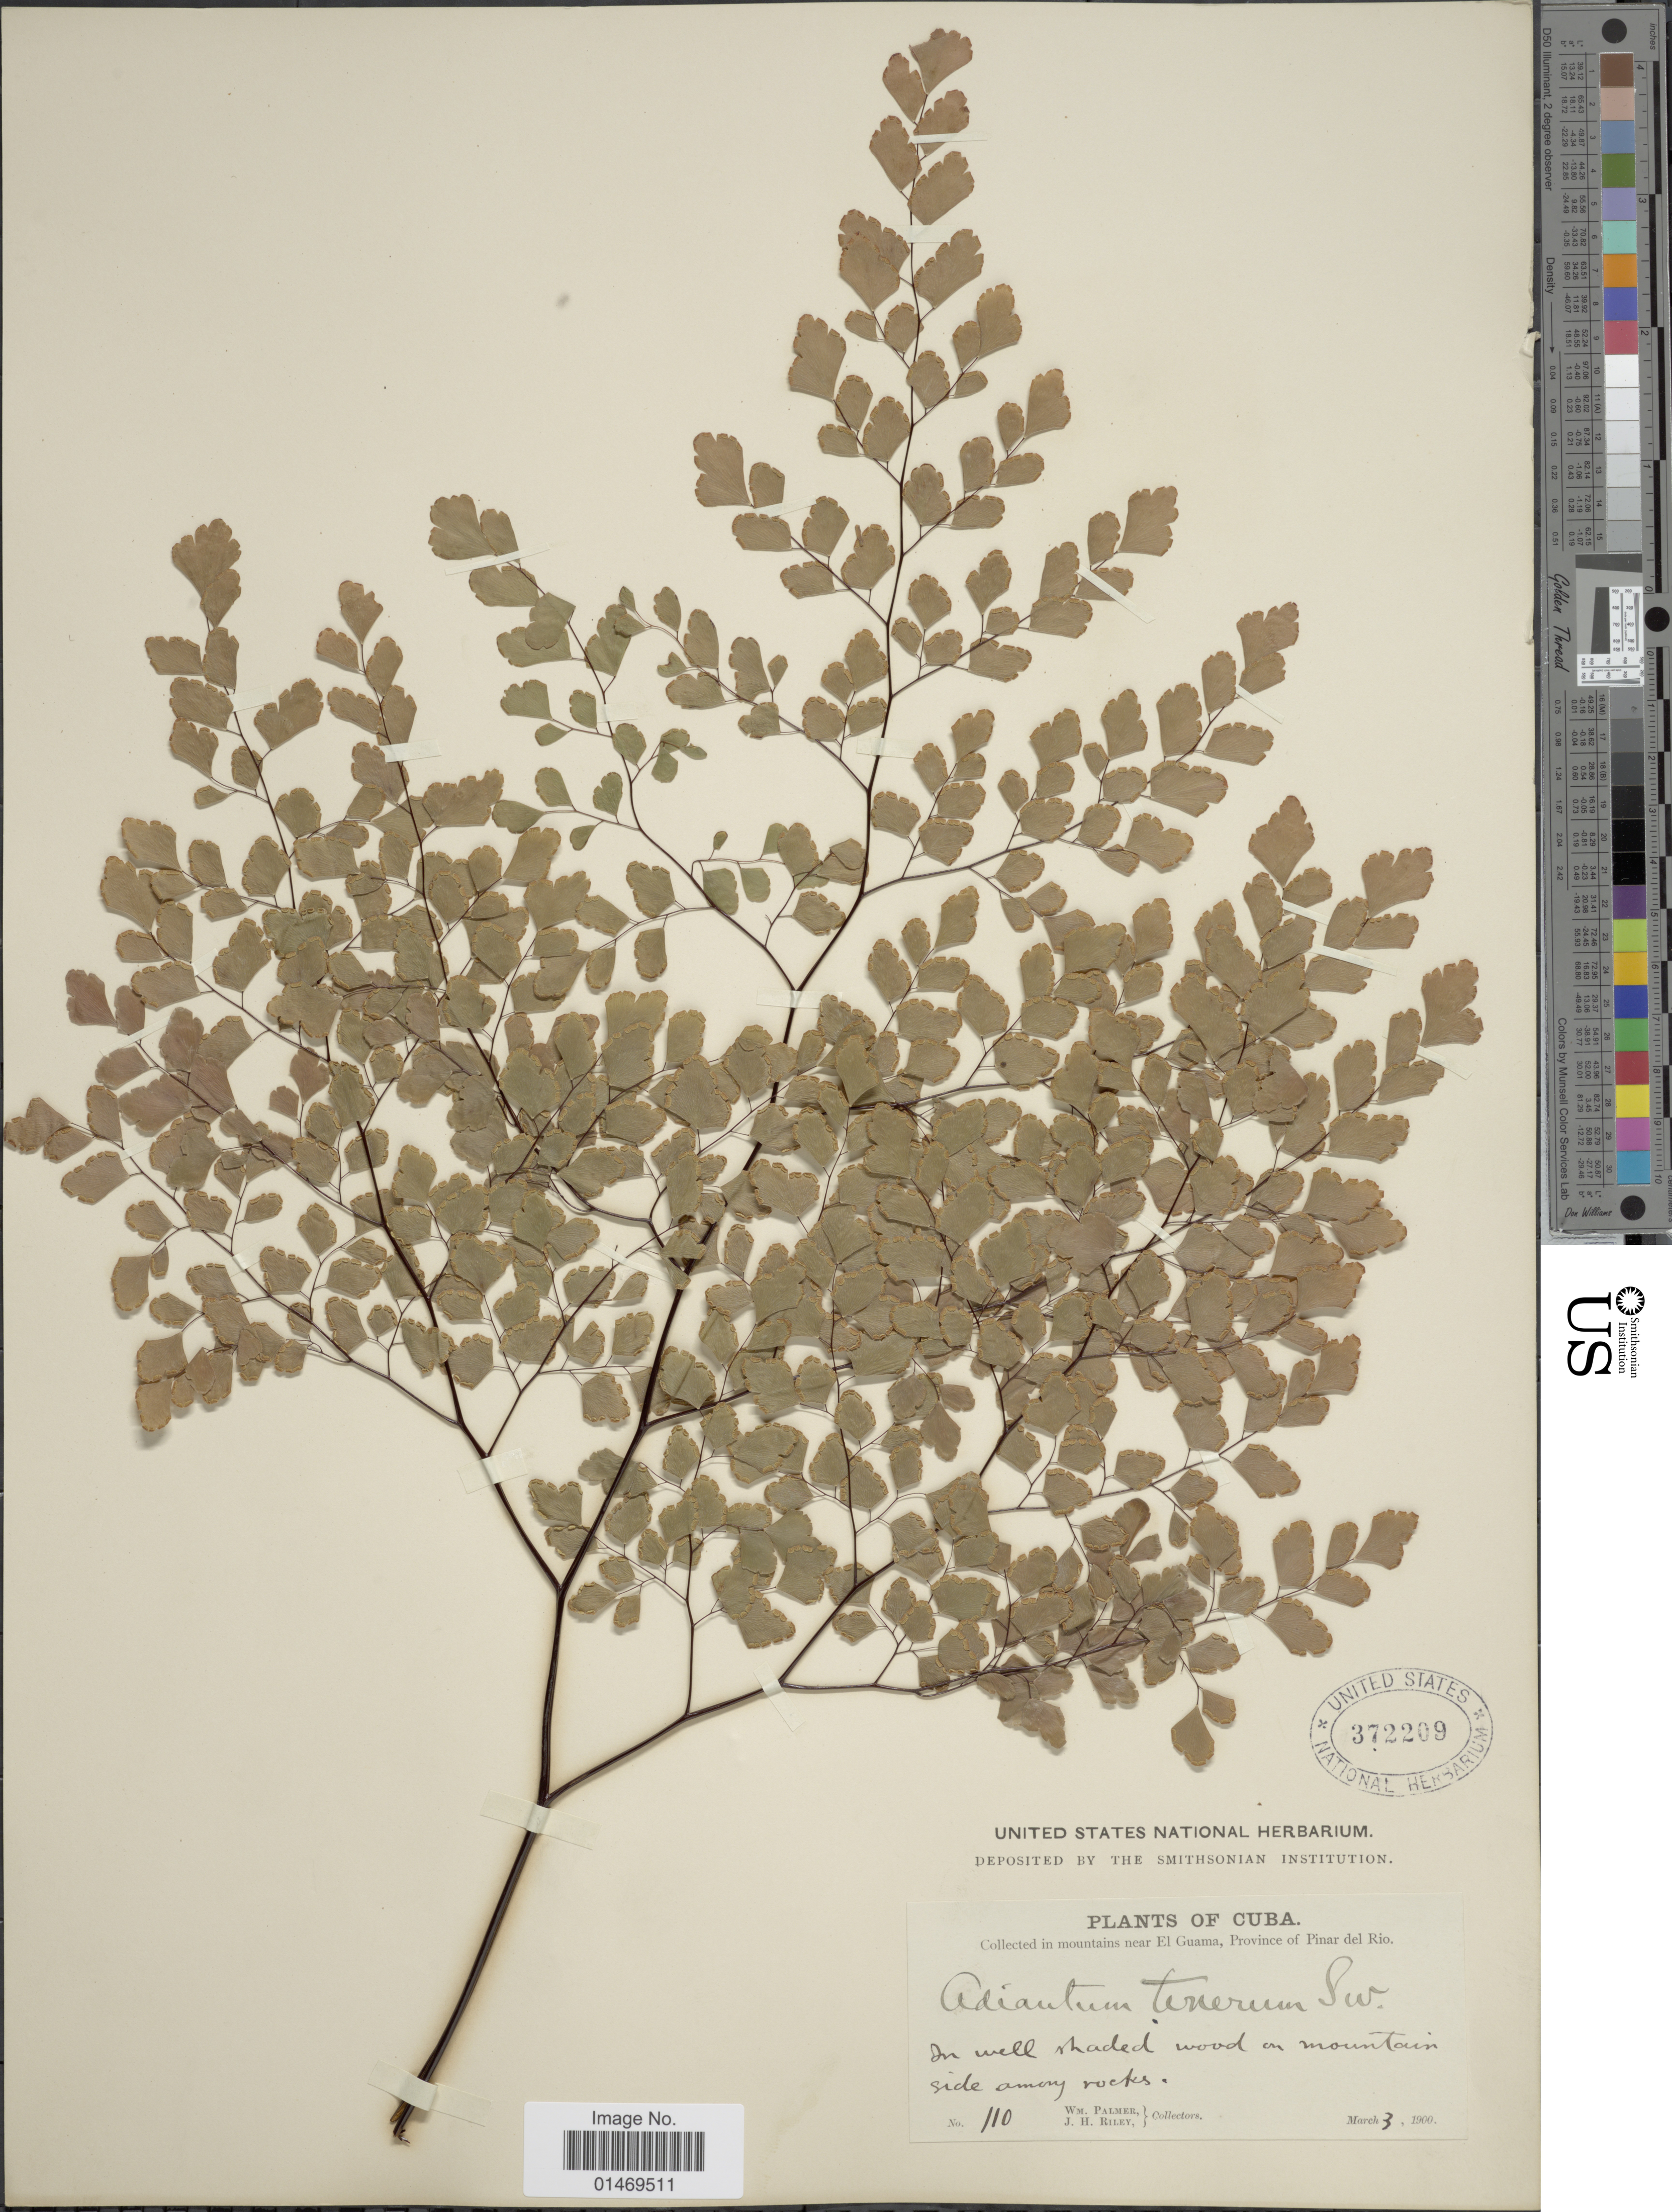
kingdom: Plantae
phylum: Tracheophyta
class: Polypodiopsida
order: Polypodiales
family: Pteridaceae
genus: Adiantum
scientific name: Adiantum tenerum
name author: Sw.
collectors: W. Palmer & J. H. Riley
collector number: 110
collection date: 1900-03-03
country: Cuba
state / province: Pinar del Río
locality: In mountains near El Guama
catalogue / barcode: US 372209